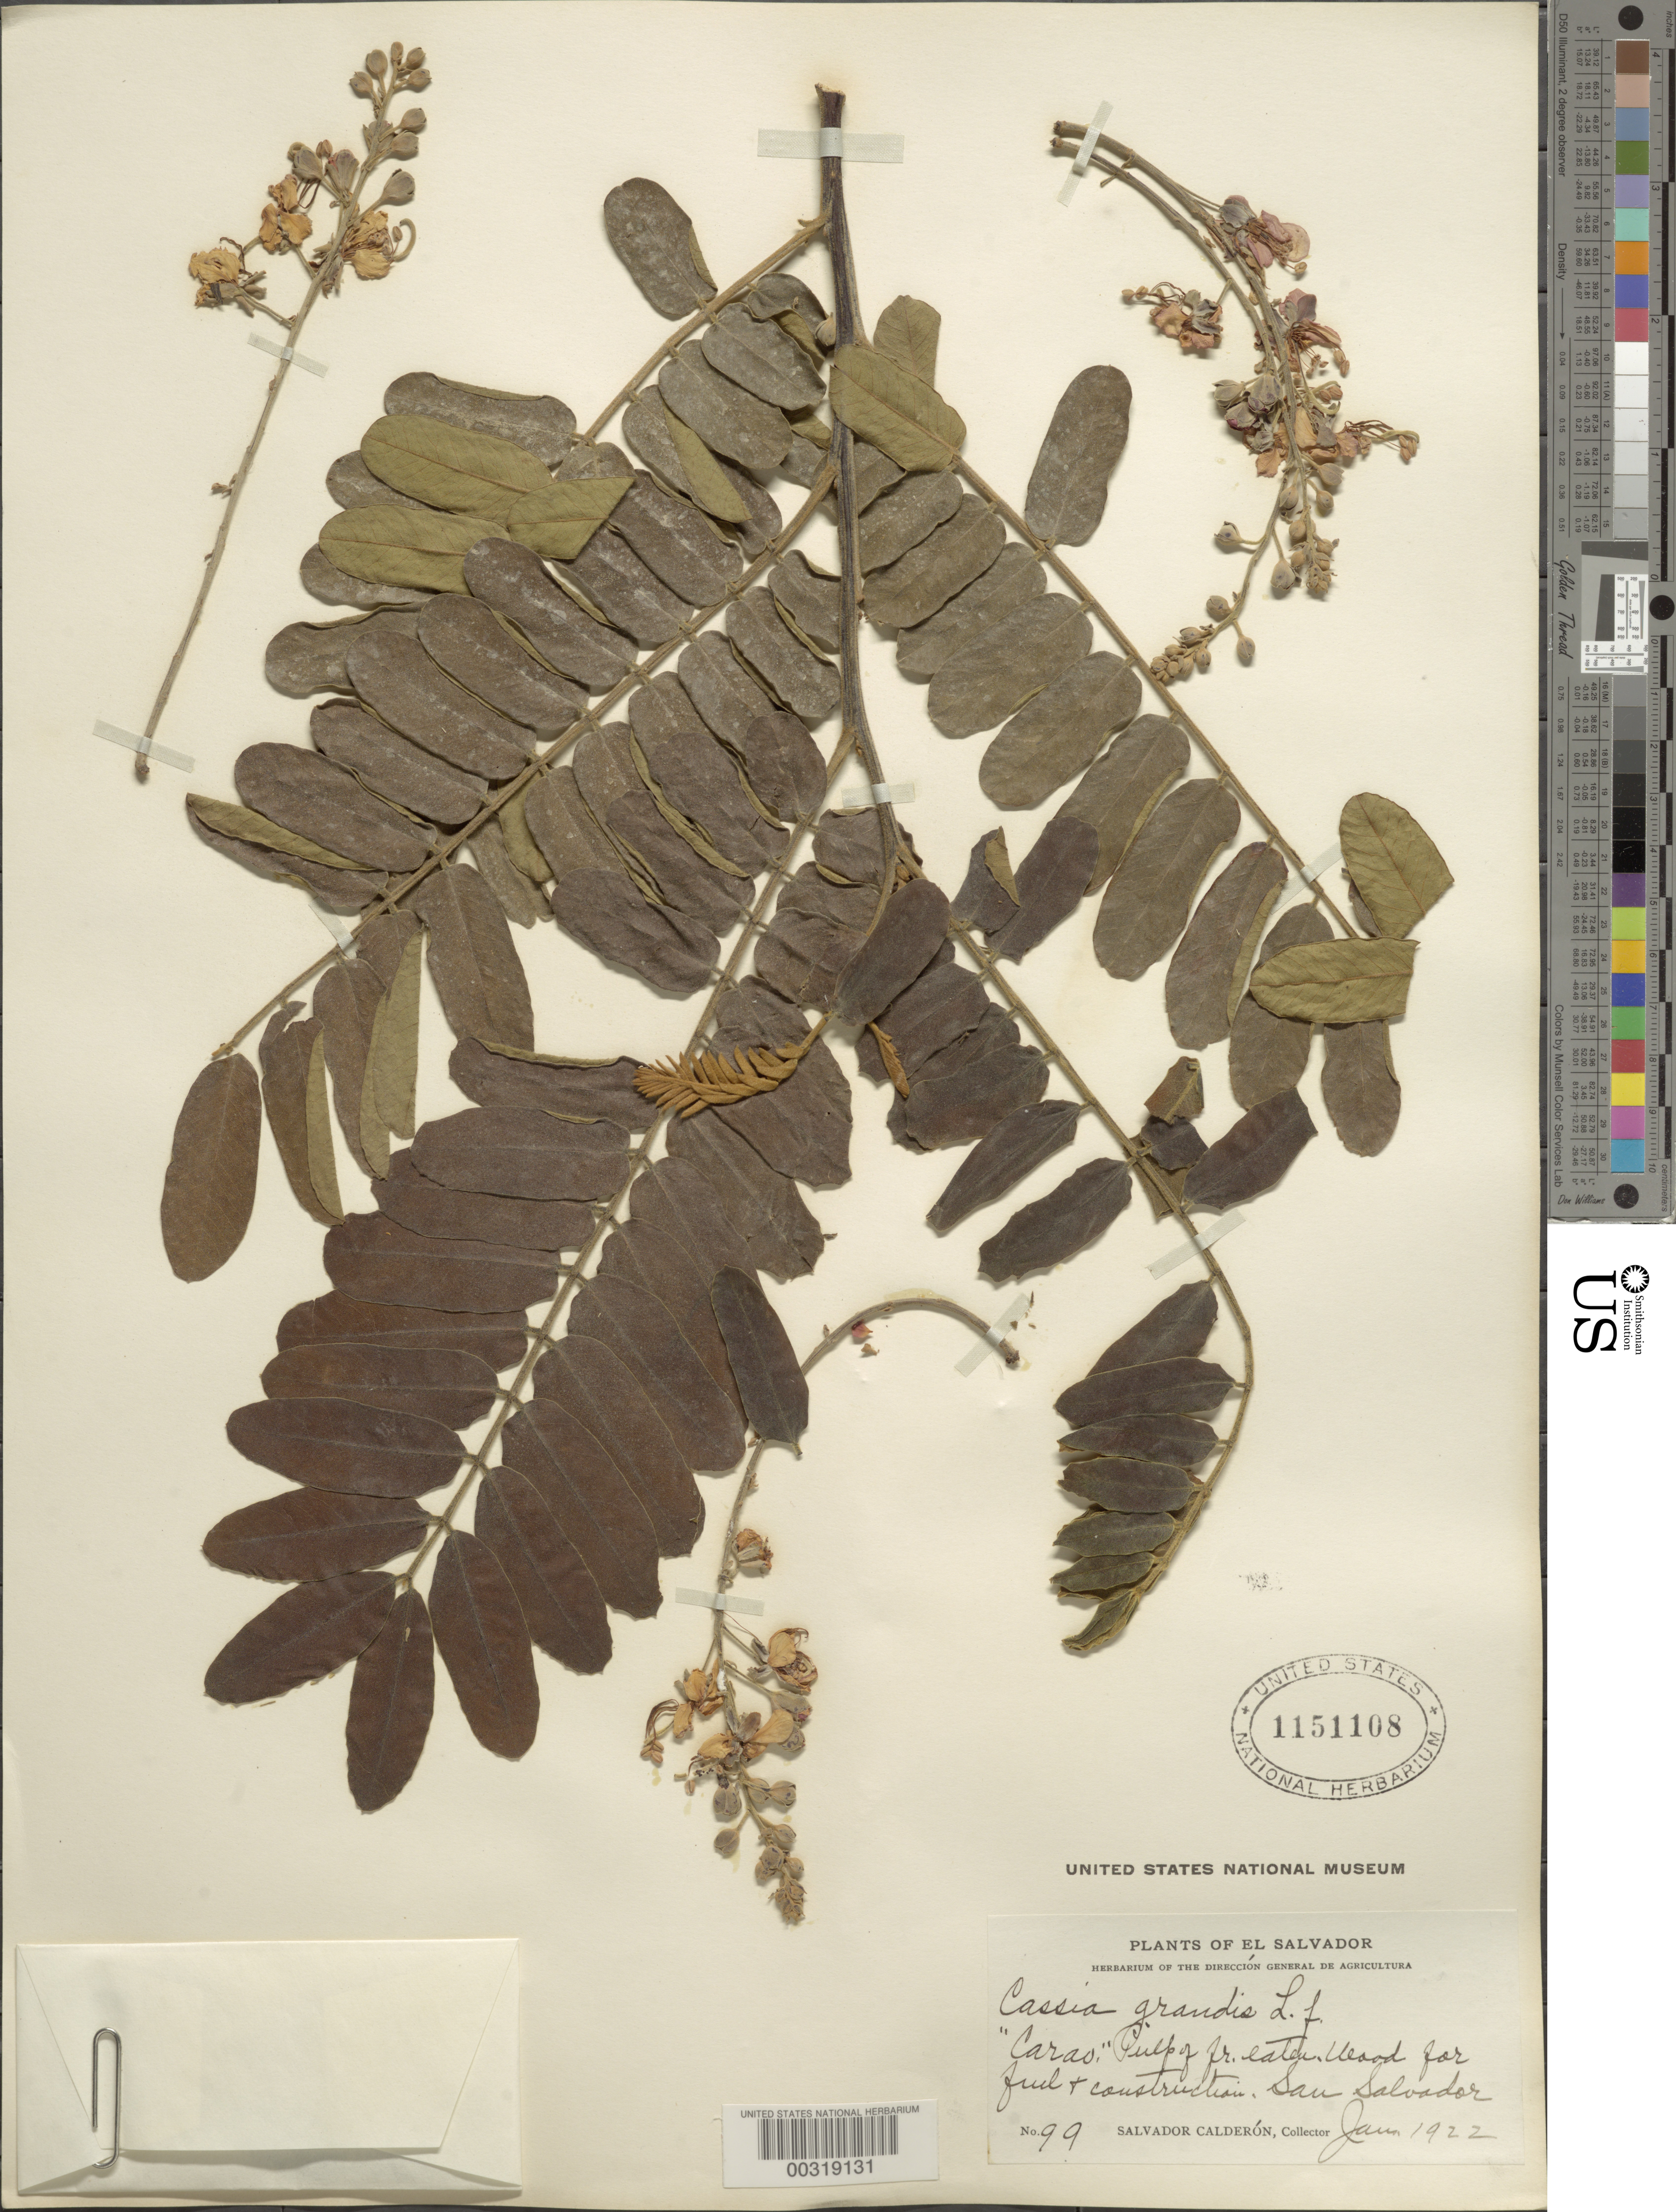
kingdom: Plantae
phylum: Tracheophyta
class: Magnoliopsida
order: Fabales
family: Fabaceae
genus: Cassia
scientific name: Cassia grandis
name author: L. f.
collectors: S. Calderón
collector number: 99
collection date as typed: Jan 1922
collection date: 1922-01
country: El Salvador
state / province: San Salvador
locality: San salvador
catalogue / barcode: US 1151108